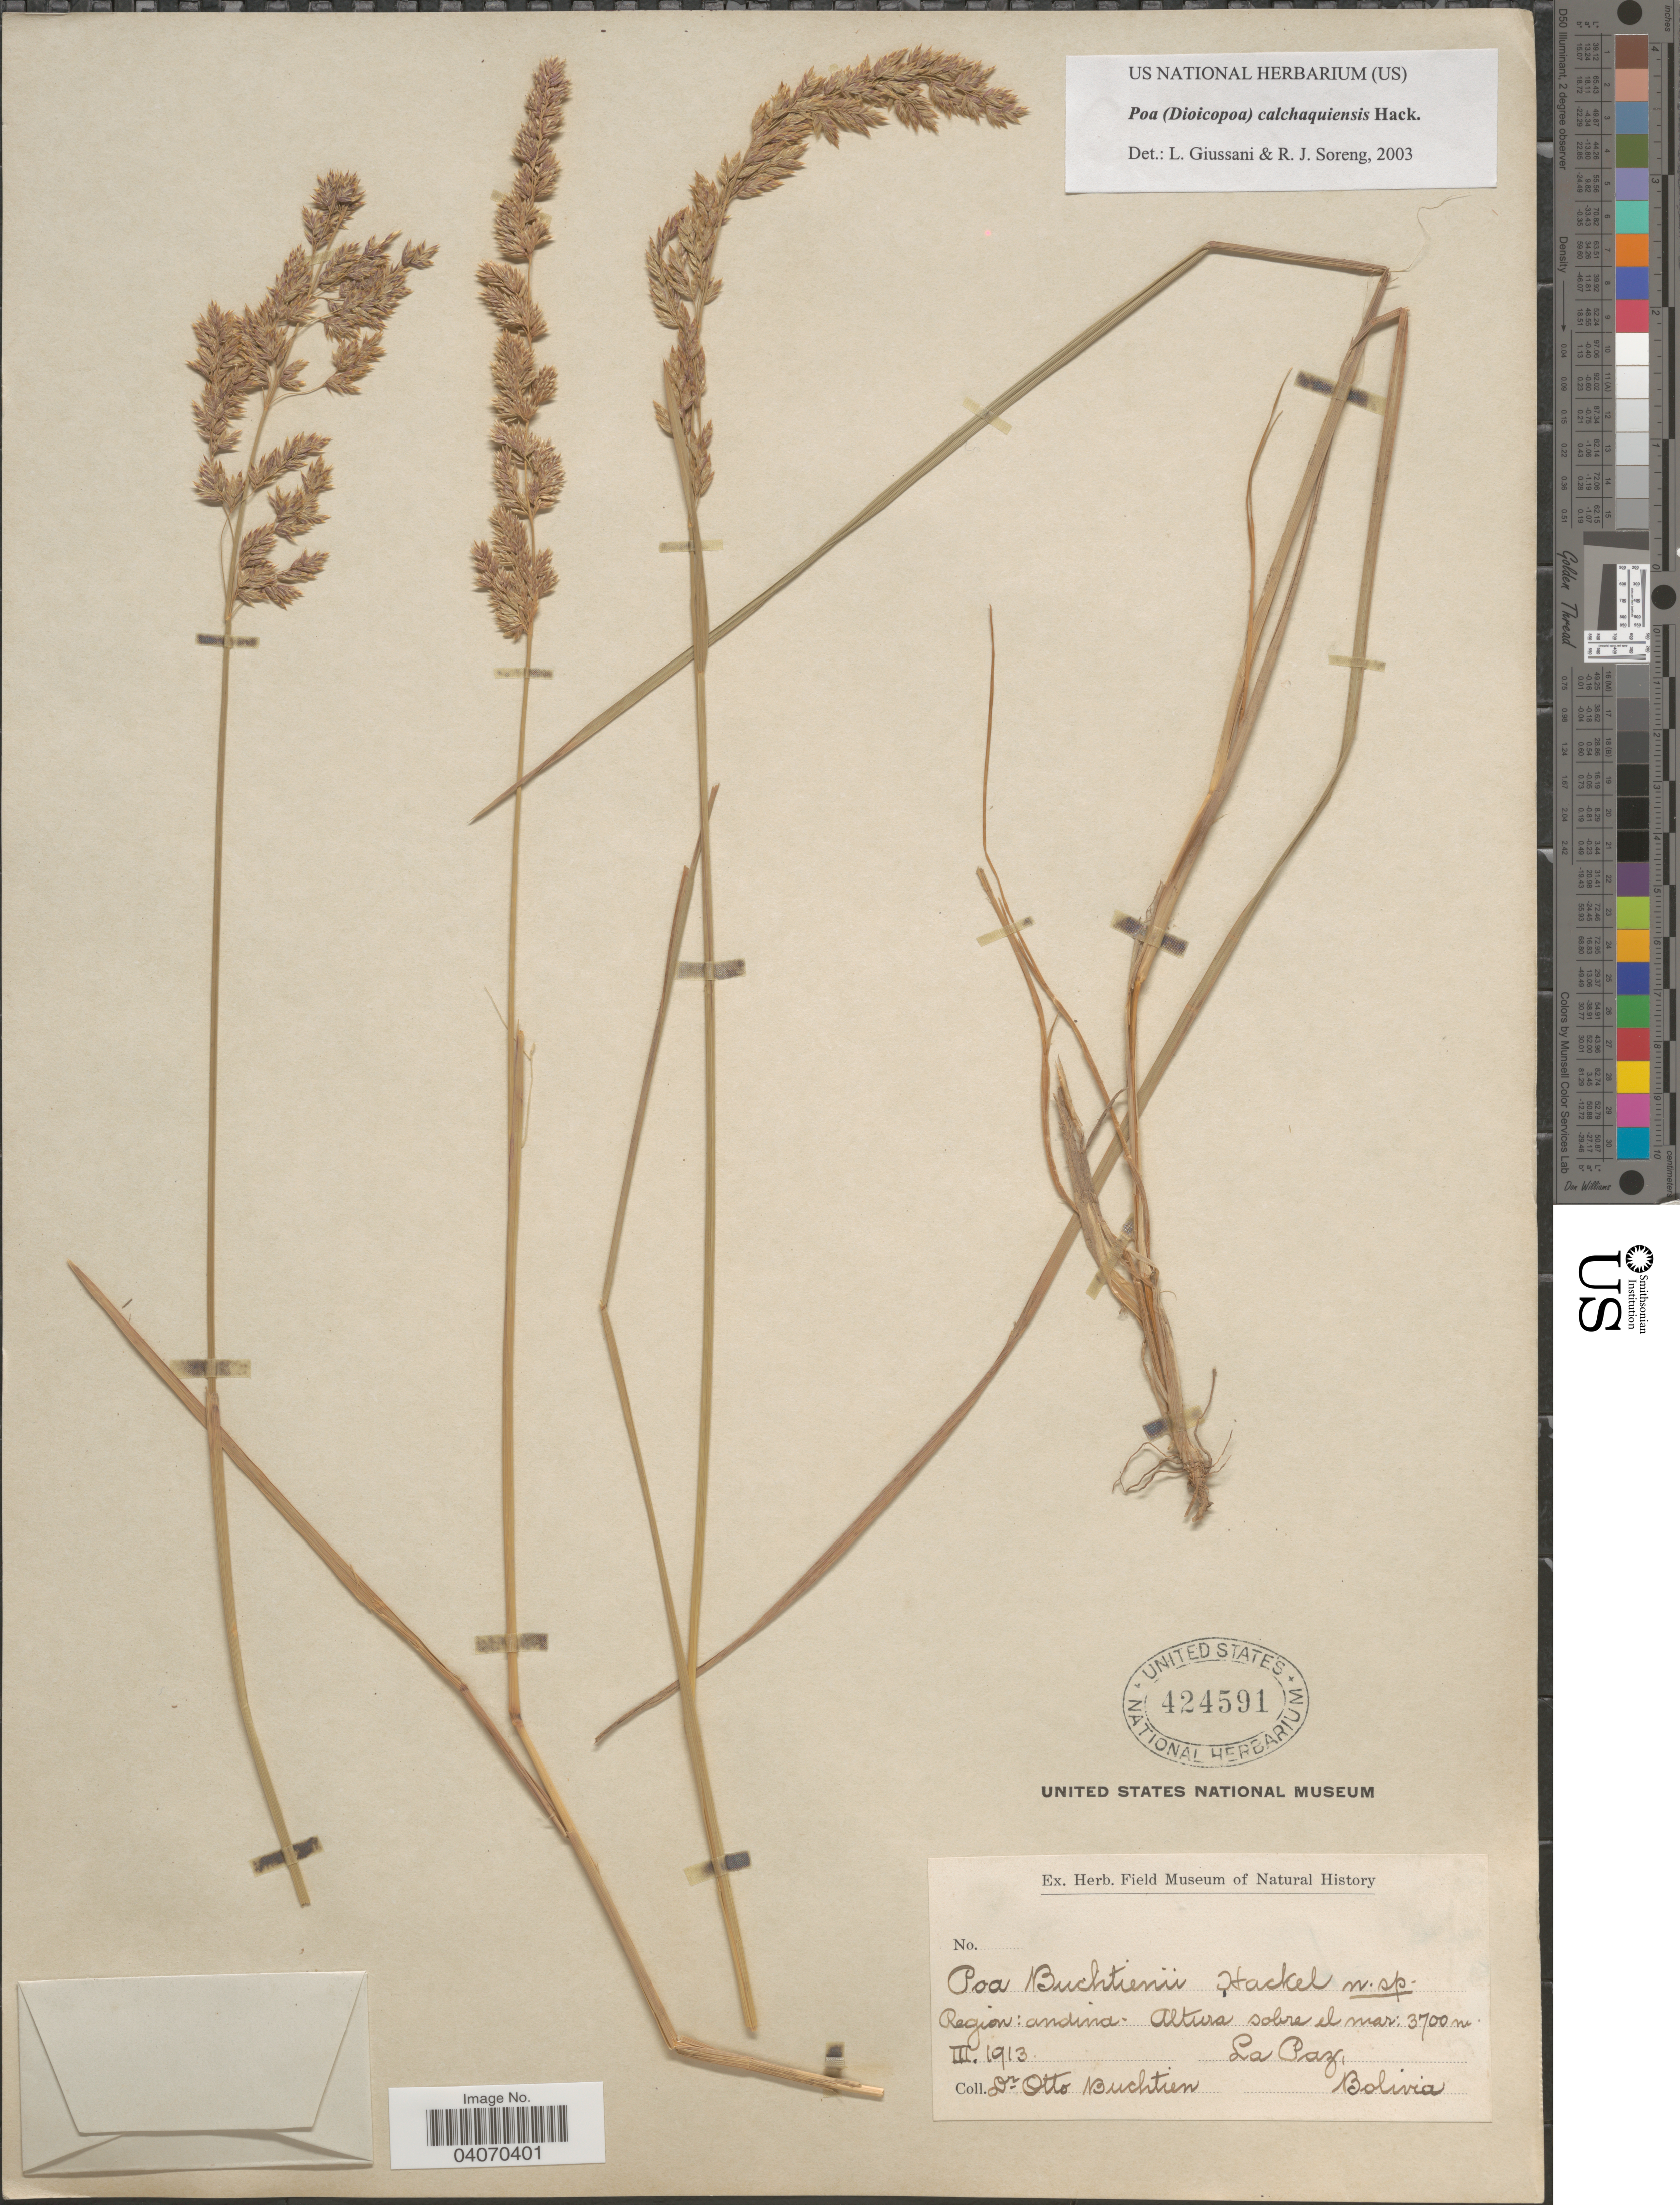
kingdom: Plantae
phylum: Tracheophyta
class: Liliopsida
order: Poales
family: Poaceae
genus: Poa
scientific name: Poa calchaquiensis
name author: Hack.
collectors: O. Buchtien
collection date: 1913-03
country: Bolivia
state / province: La Paz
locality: Region: andina.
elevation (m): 3700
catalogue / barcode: US 424591